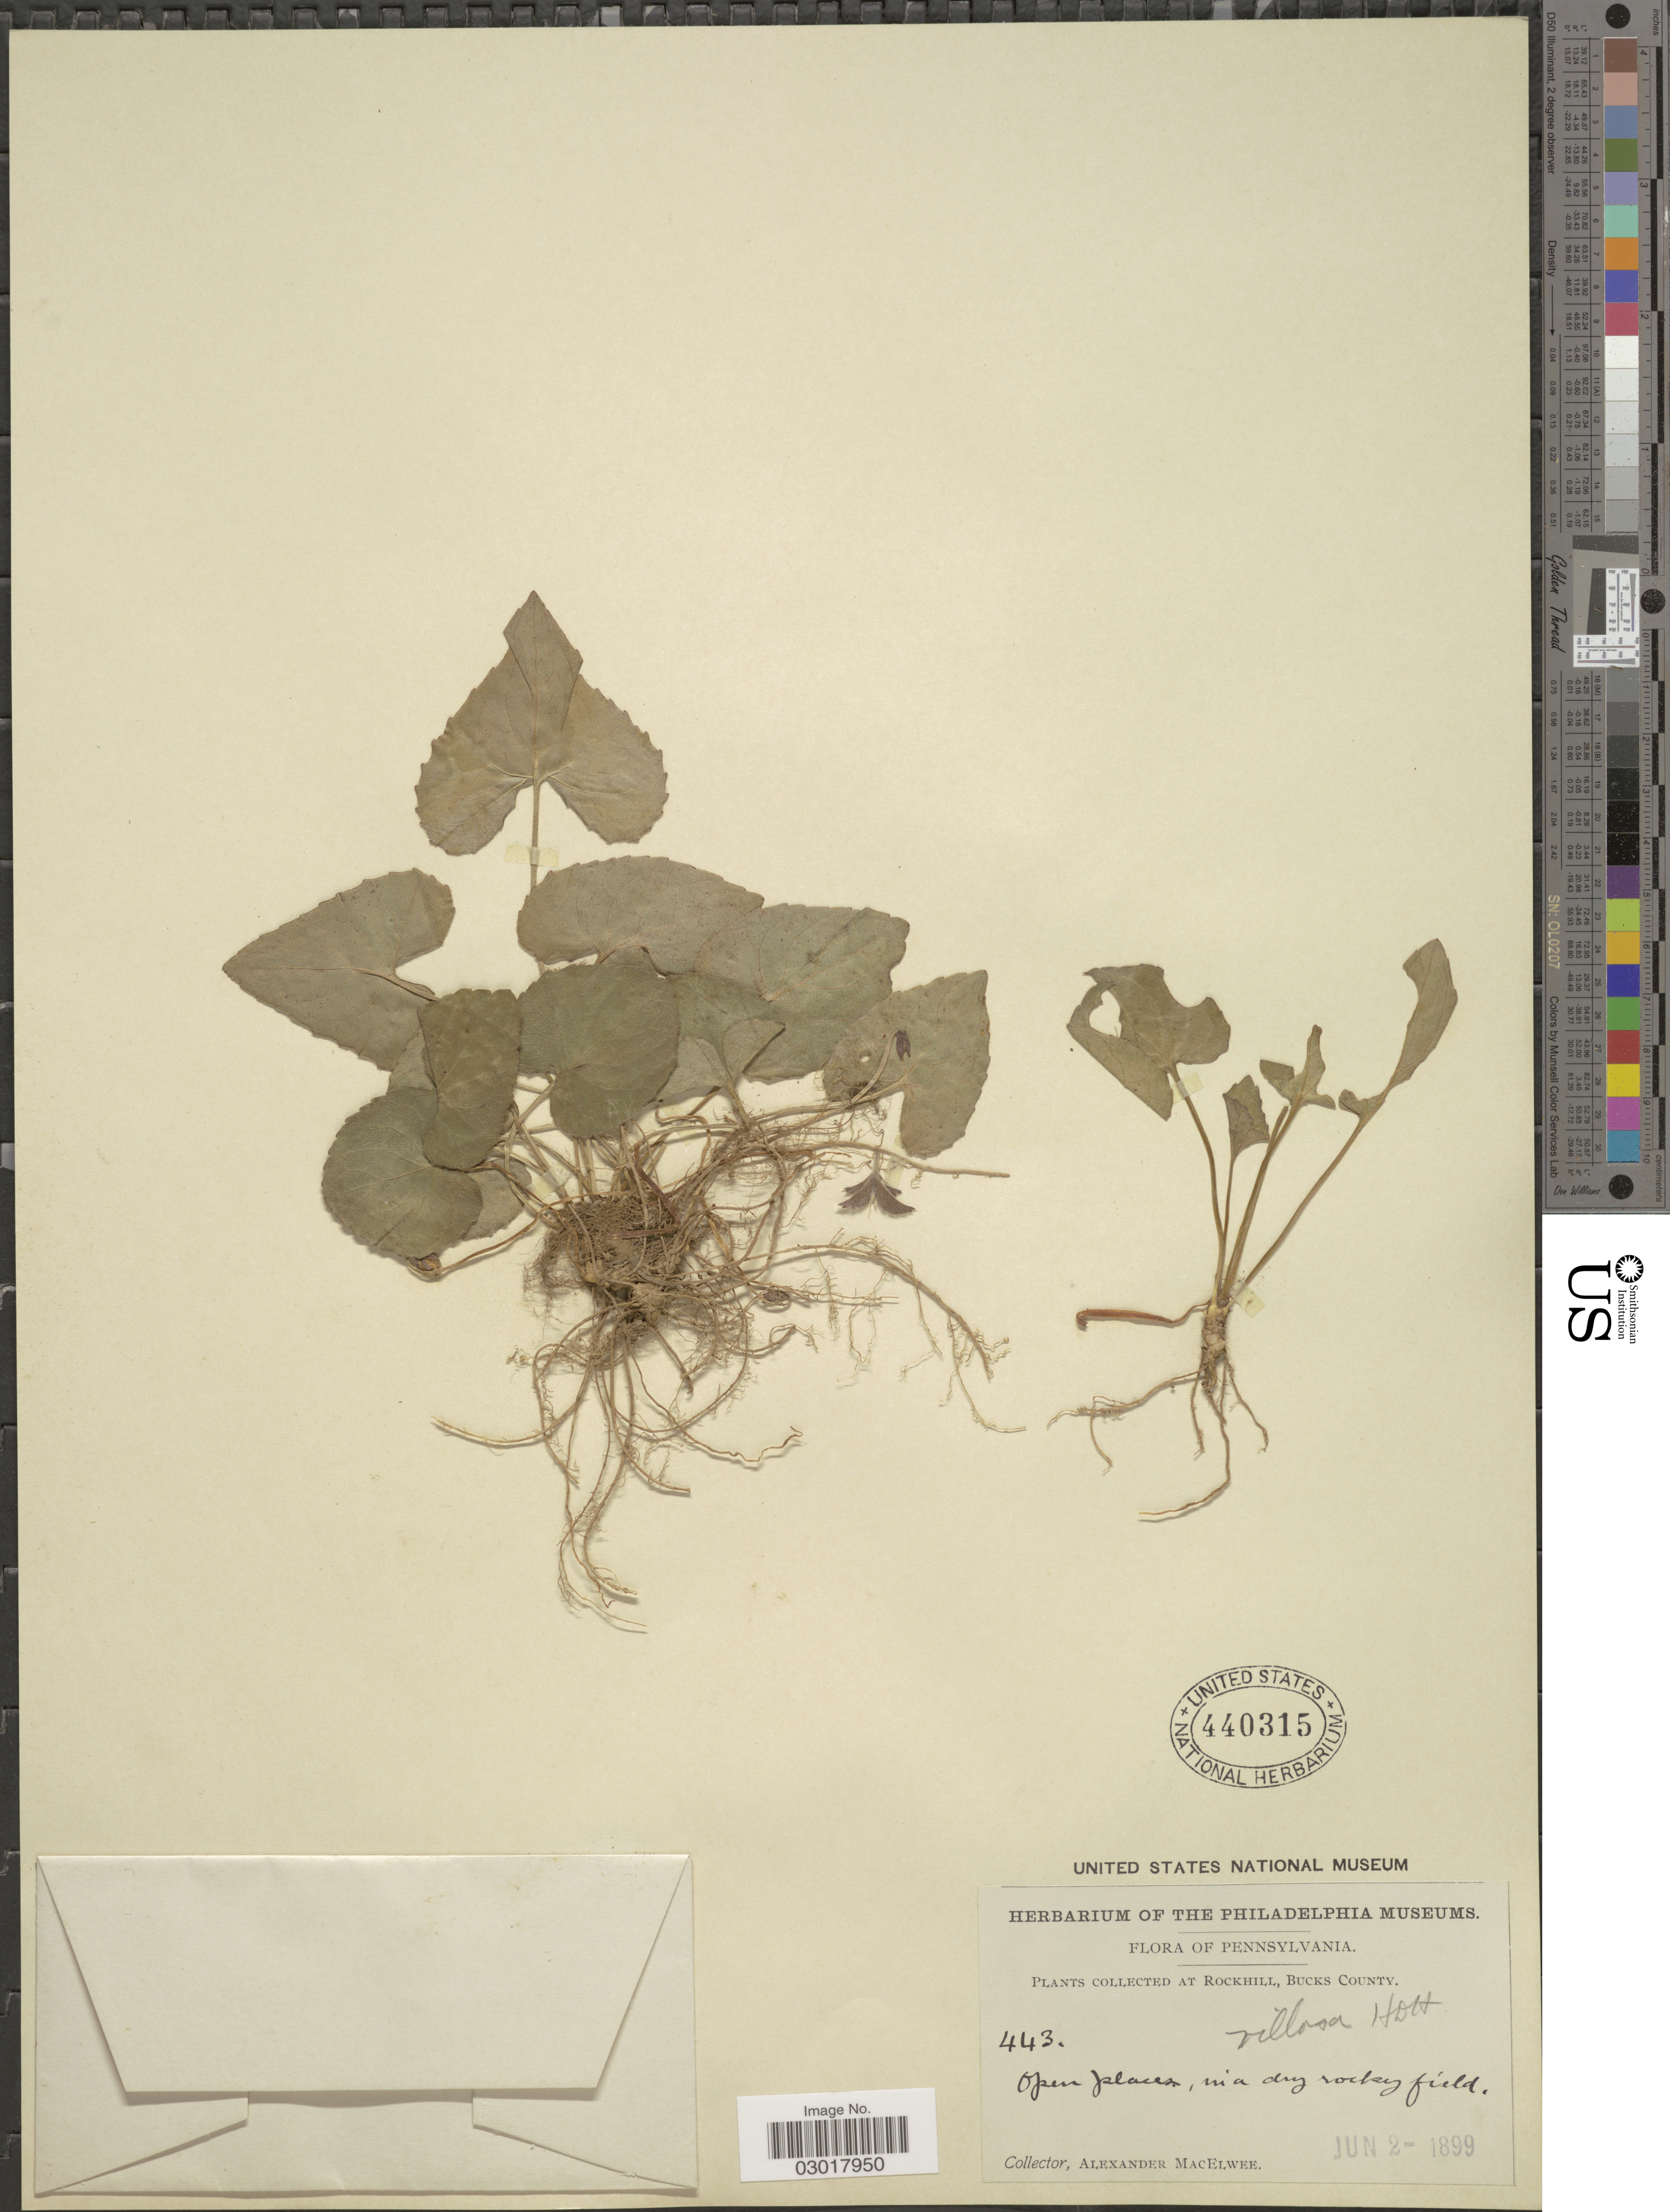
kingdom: Plantae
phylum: Tracheophyta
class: Magnoliopsida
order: Malpighiales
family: Violaceae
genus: Viola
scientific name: Viola villosa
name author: Walter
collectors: A. MacElwee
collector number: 443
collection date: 1899-06-02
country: United States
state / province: Pennsylvania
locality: At Rockhill, Bucks County.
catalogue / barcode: US 440315